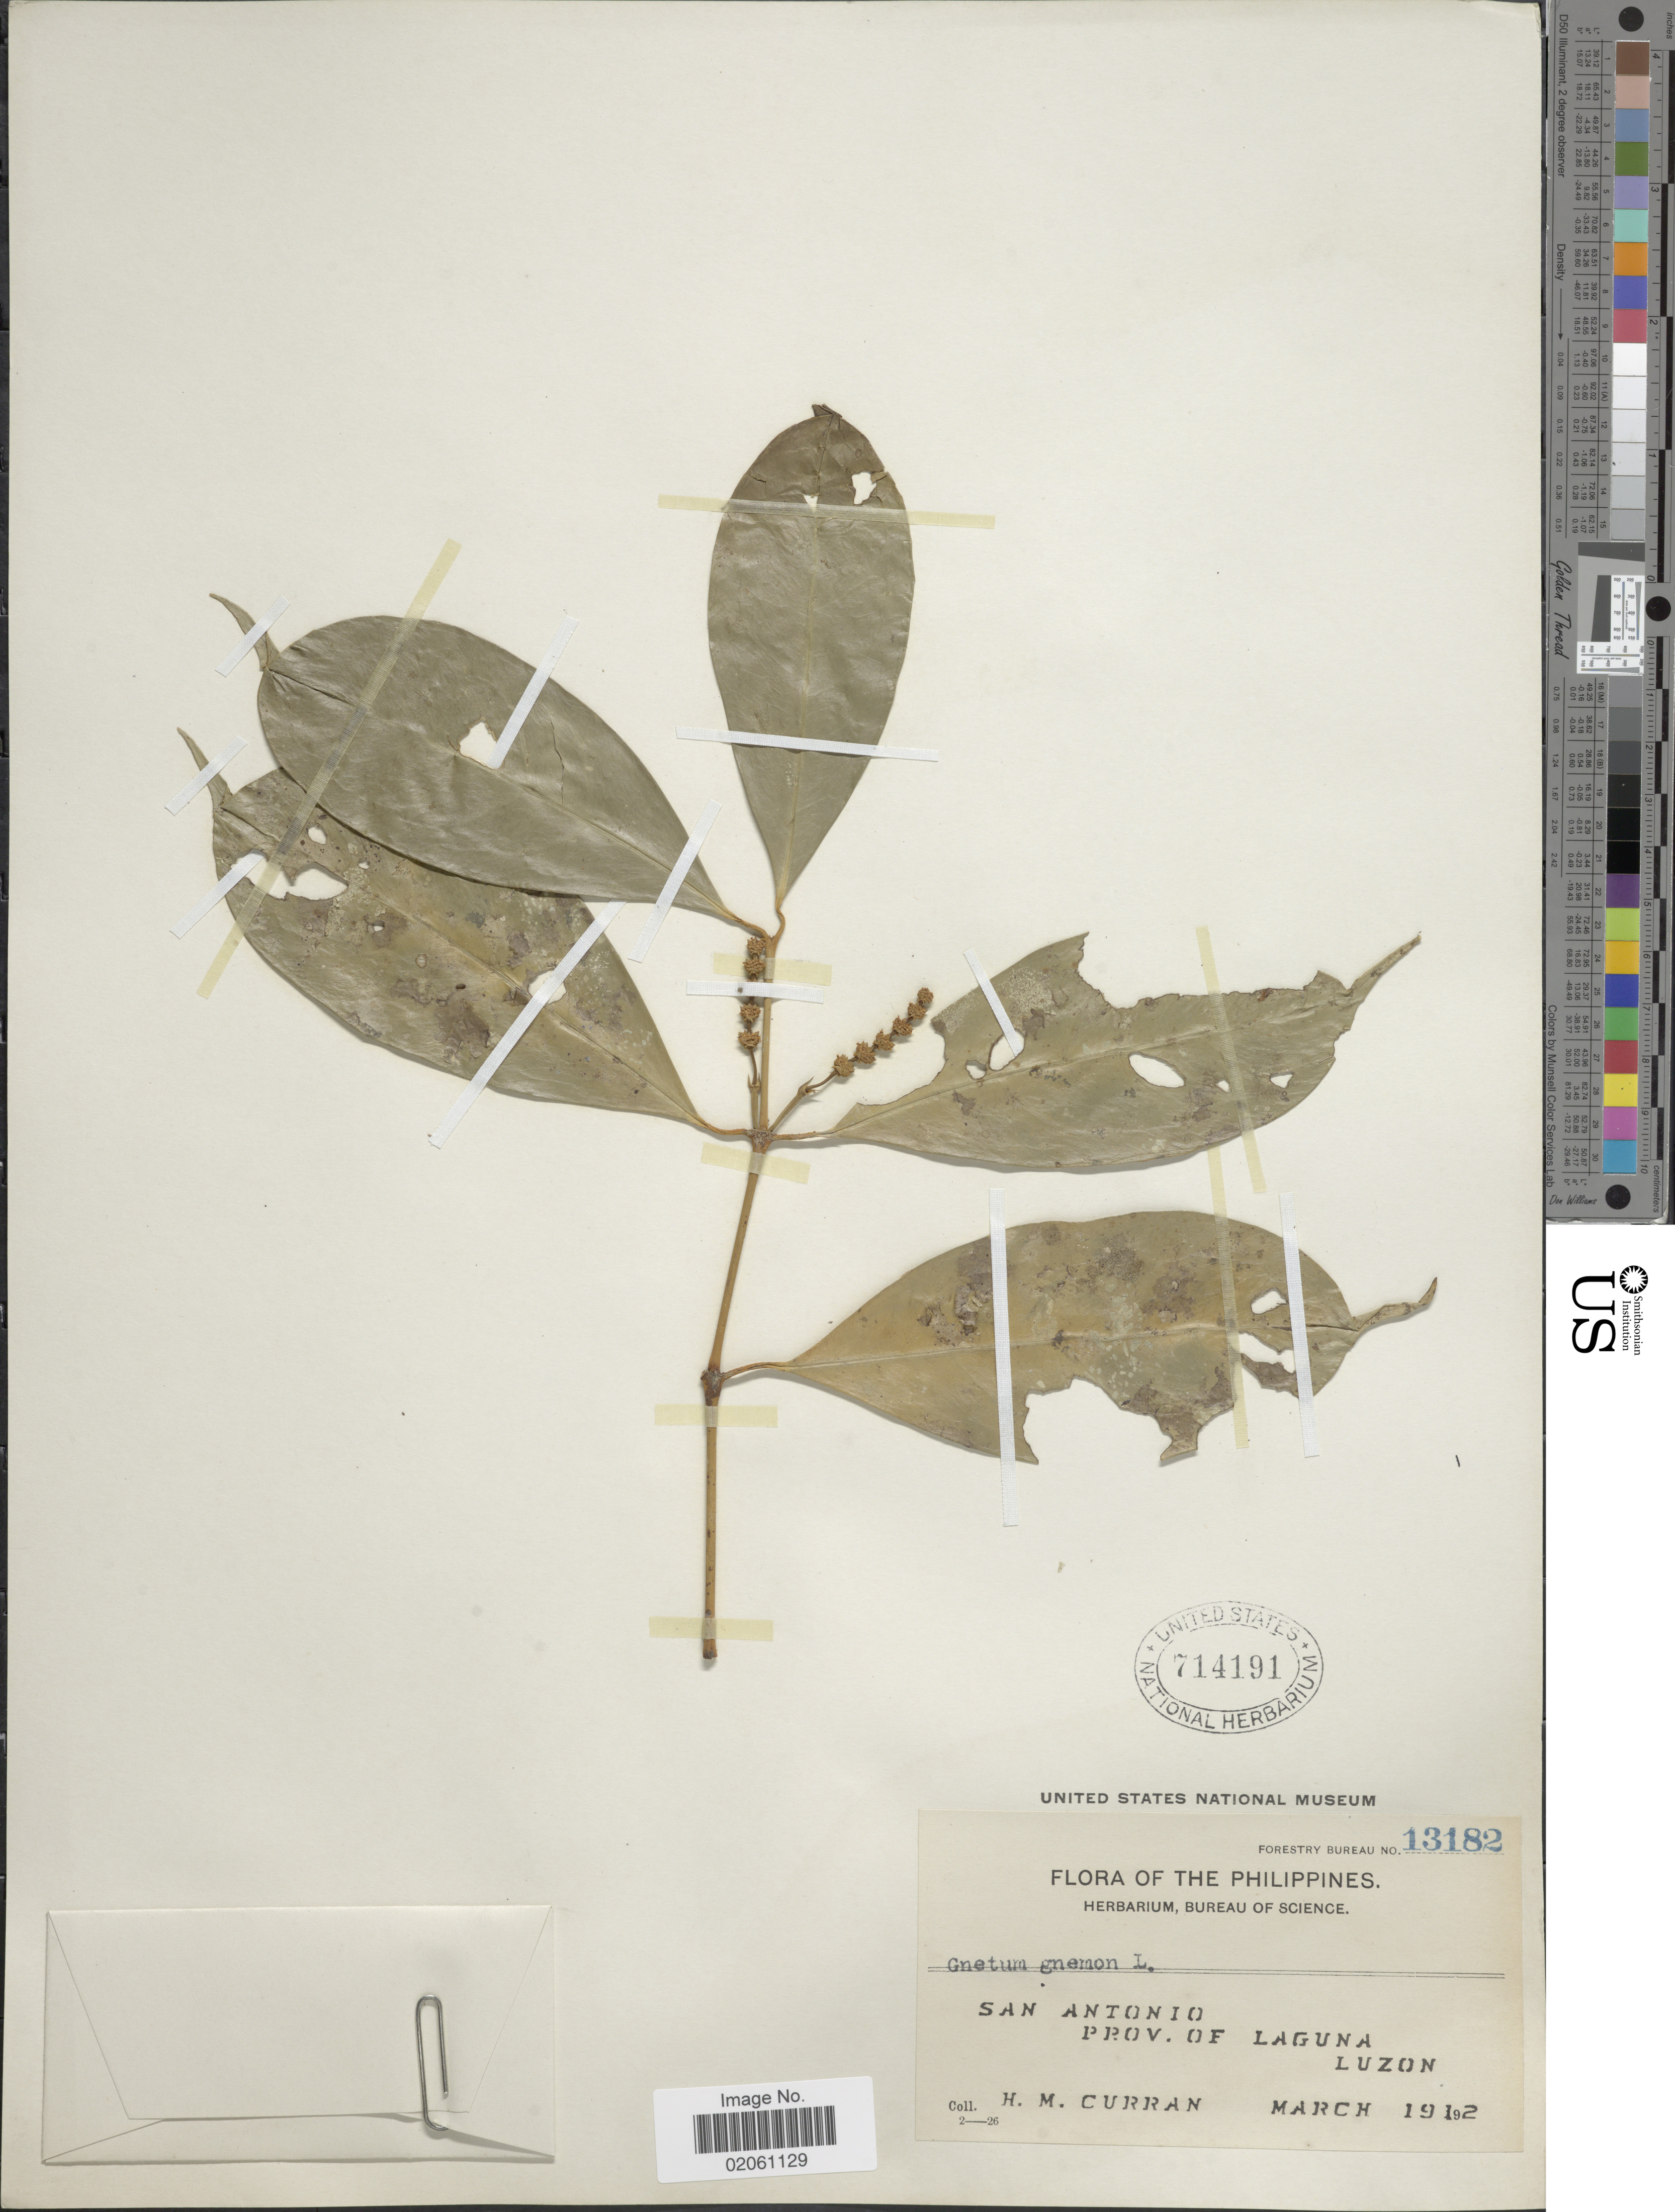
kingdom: Plantae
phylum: Tracheophyta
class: Gnetopsida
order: Gnetales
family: Gnetaceae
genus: Gnetum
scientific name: Gnetum gnemon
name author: L.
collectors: H. M. Curran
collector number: Forestry Bureau 13182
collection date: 1912-03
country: Philippines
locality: San Antonio. Prov. of Laguna. Luzon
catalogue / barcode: US 714191